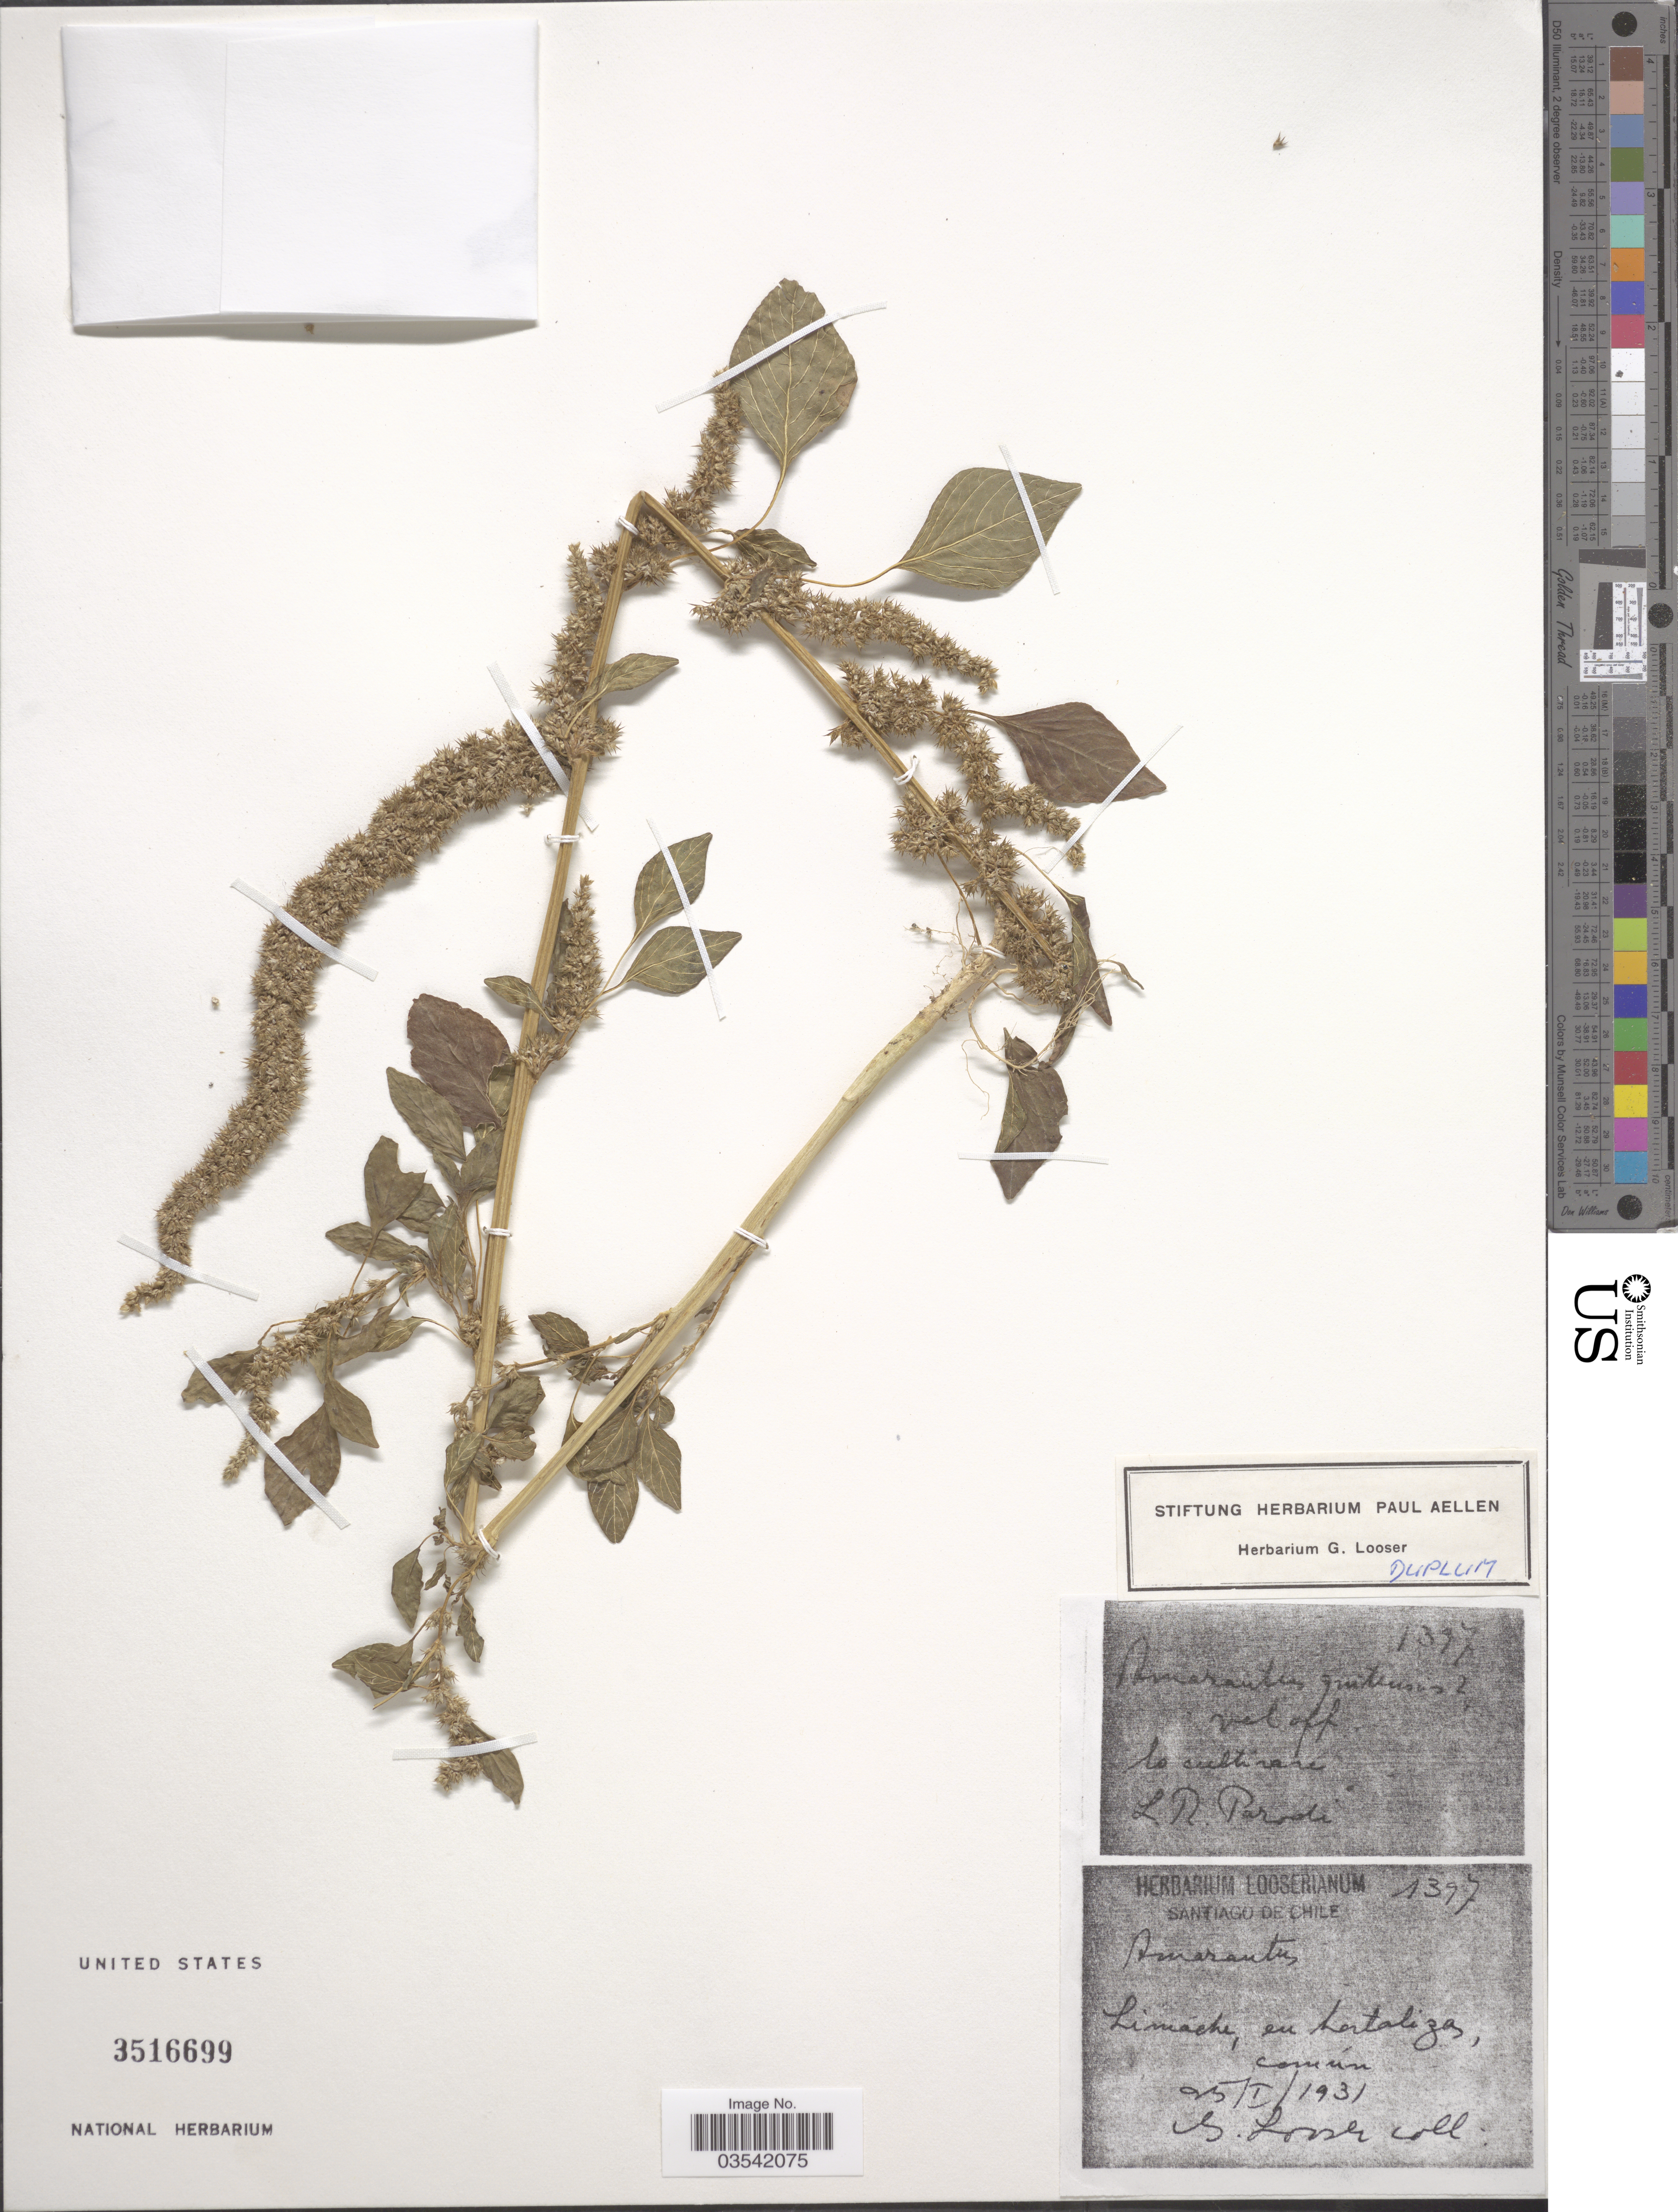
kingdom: Plantae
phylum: Tracheophyta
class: Magnoliopsida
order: Caryophyllales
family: Amaranthaceae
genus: Amaranthus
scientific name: Amaranthus quitensis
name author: Kunth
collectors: G. Looser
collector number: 1397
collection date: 1931-01-25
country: Chile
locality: Limache, en Laraliza, común.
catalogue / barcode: US 3516699